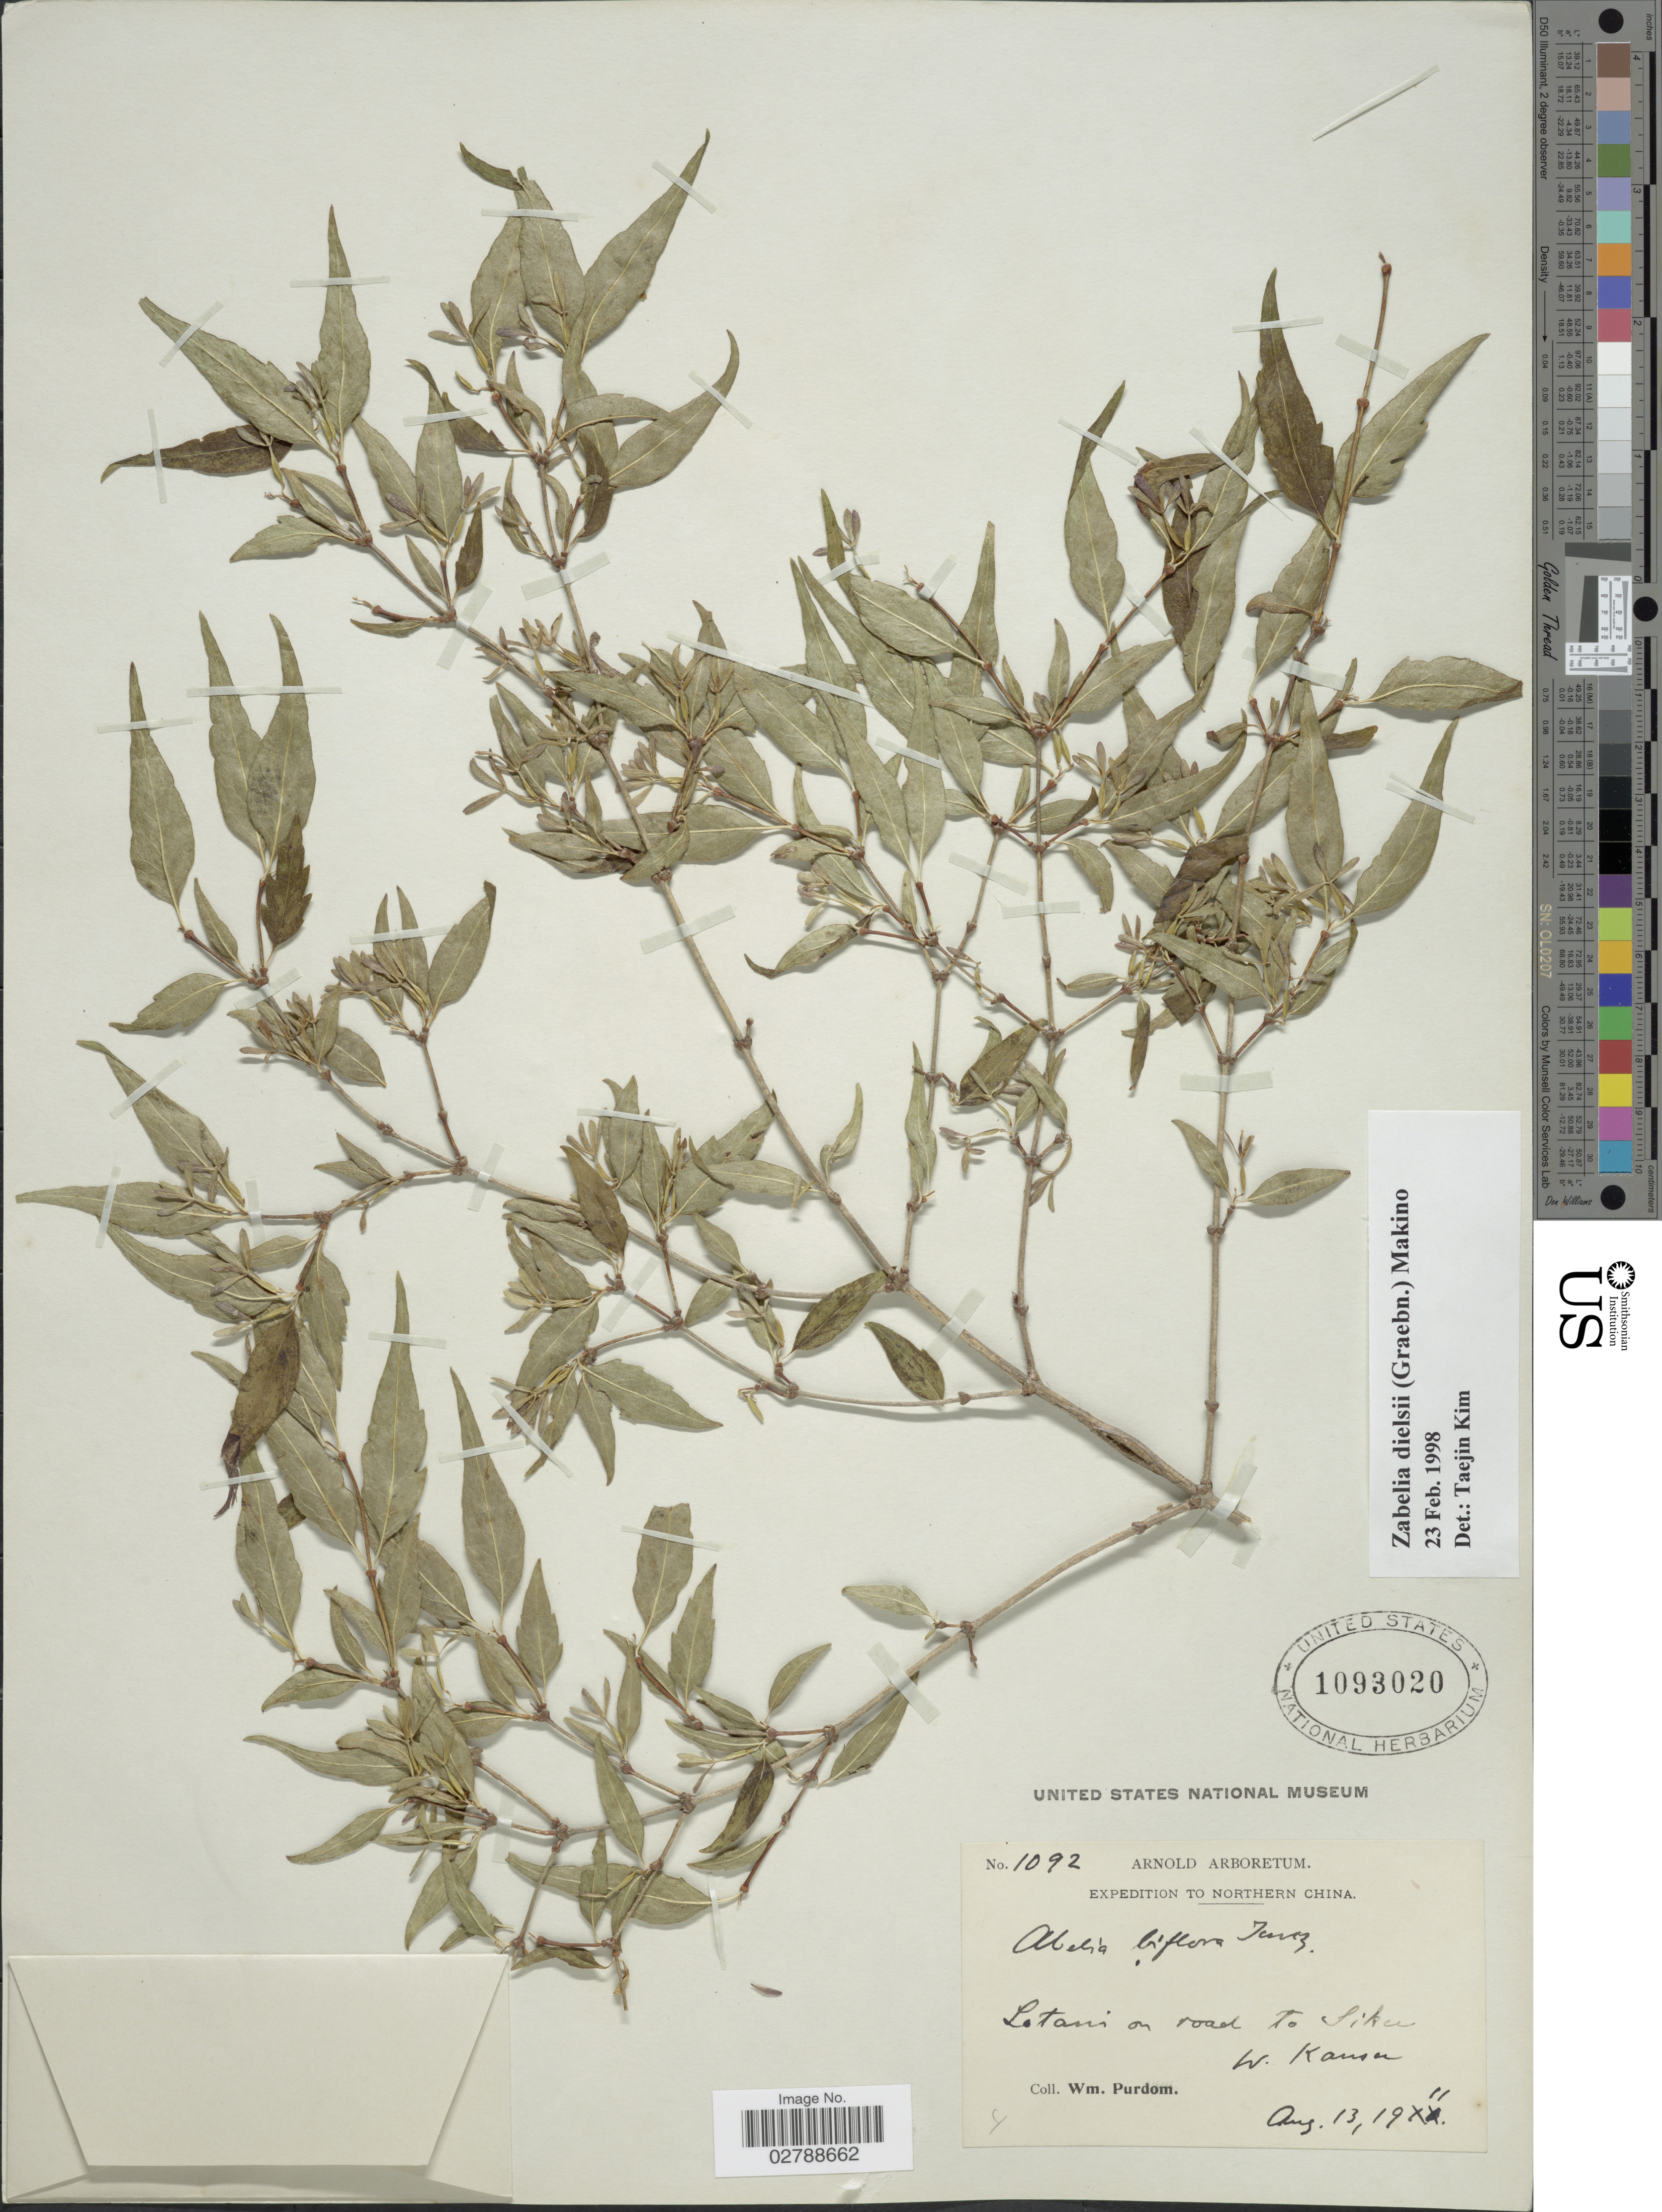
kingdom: Plantae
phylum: Tracheophyta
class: Magnoliopsida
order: Dipsacales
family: Caprifoliaceae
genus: Zabelia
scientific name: Zabelia dielsii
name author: (Graebn.) Makino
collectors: W. Purdom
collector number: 1092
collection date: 1911-08-13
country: China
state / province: Gansu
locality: Northern China. Lotani [interpreted] on road to Siku, W. Kansu.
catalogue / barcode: US 1093020